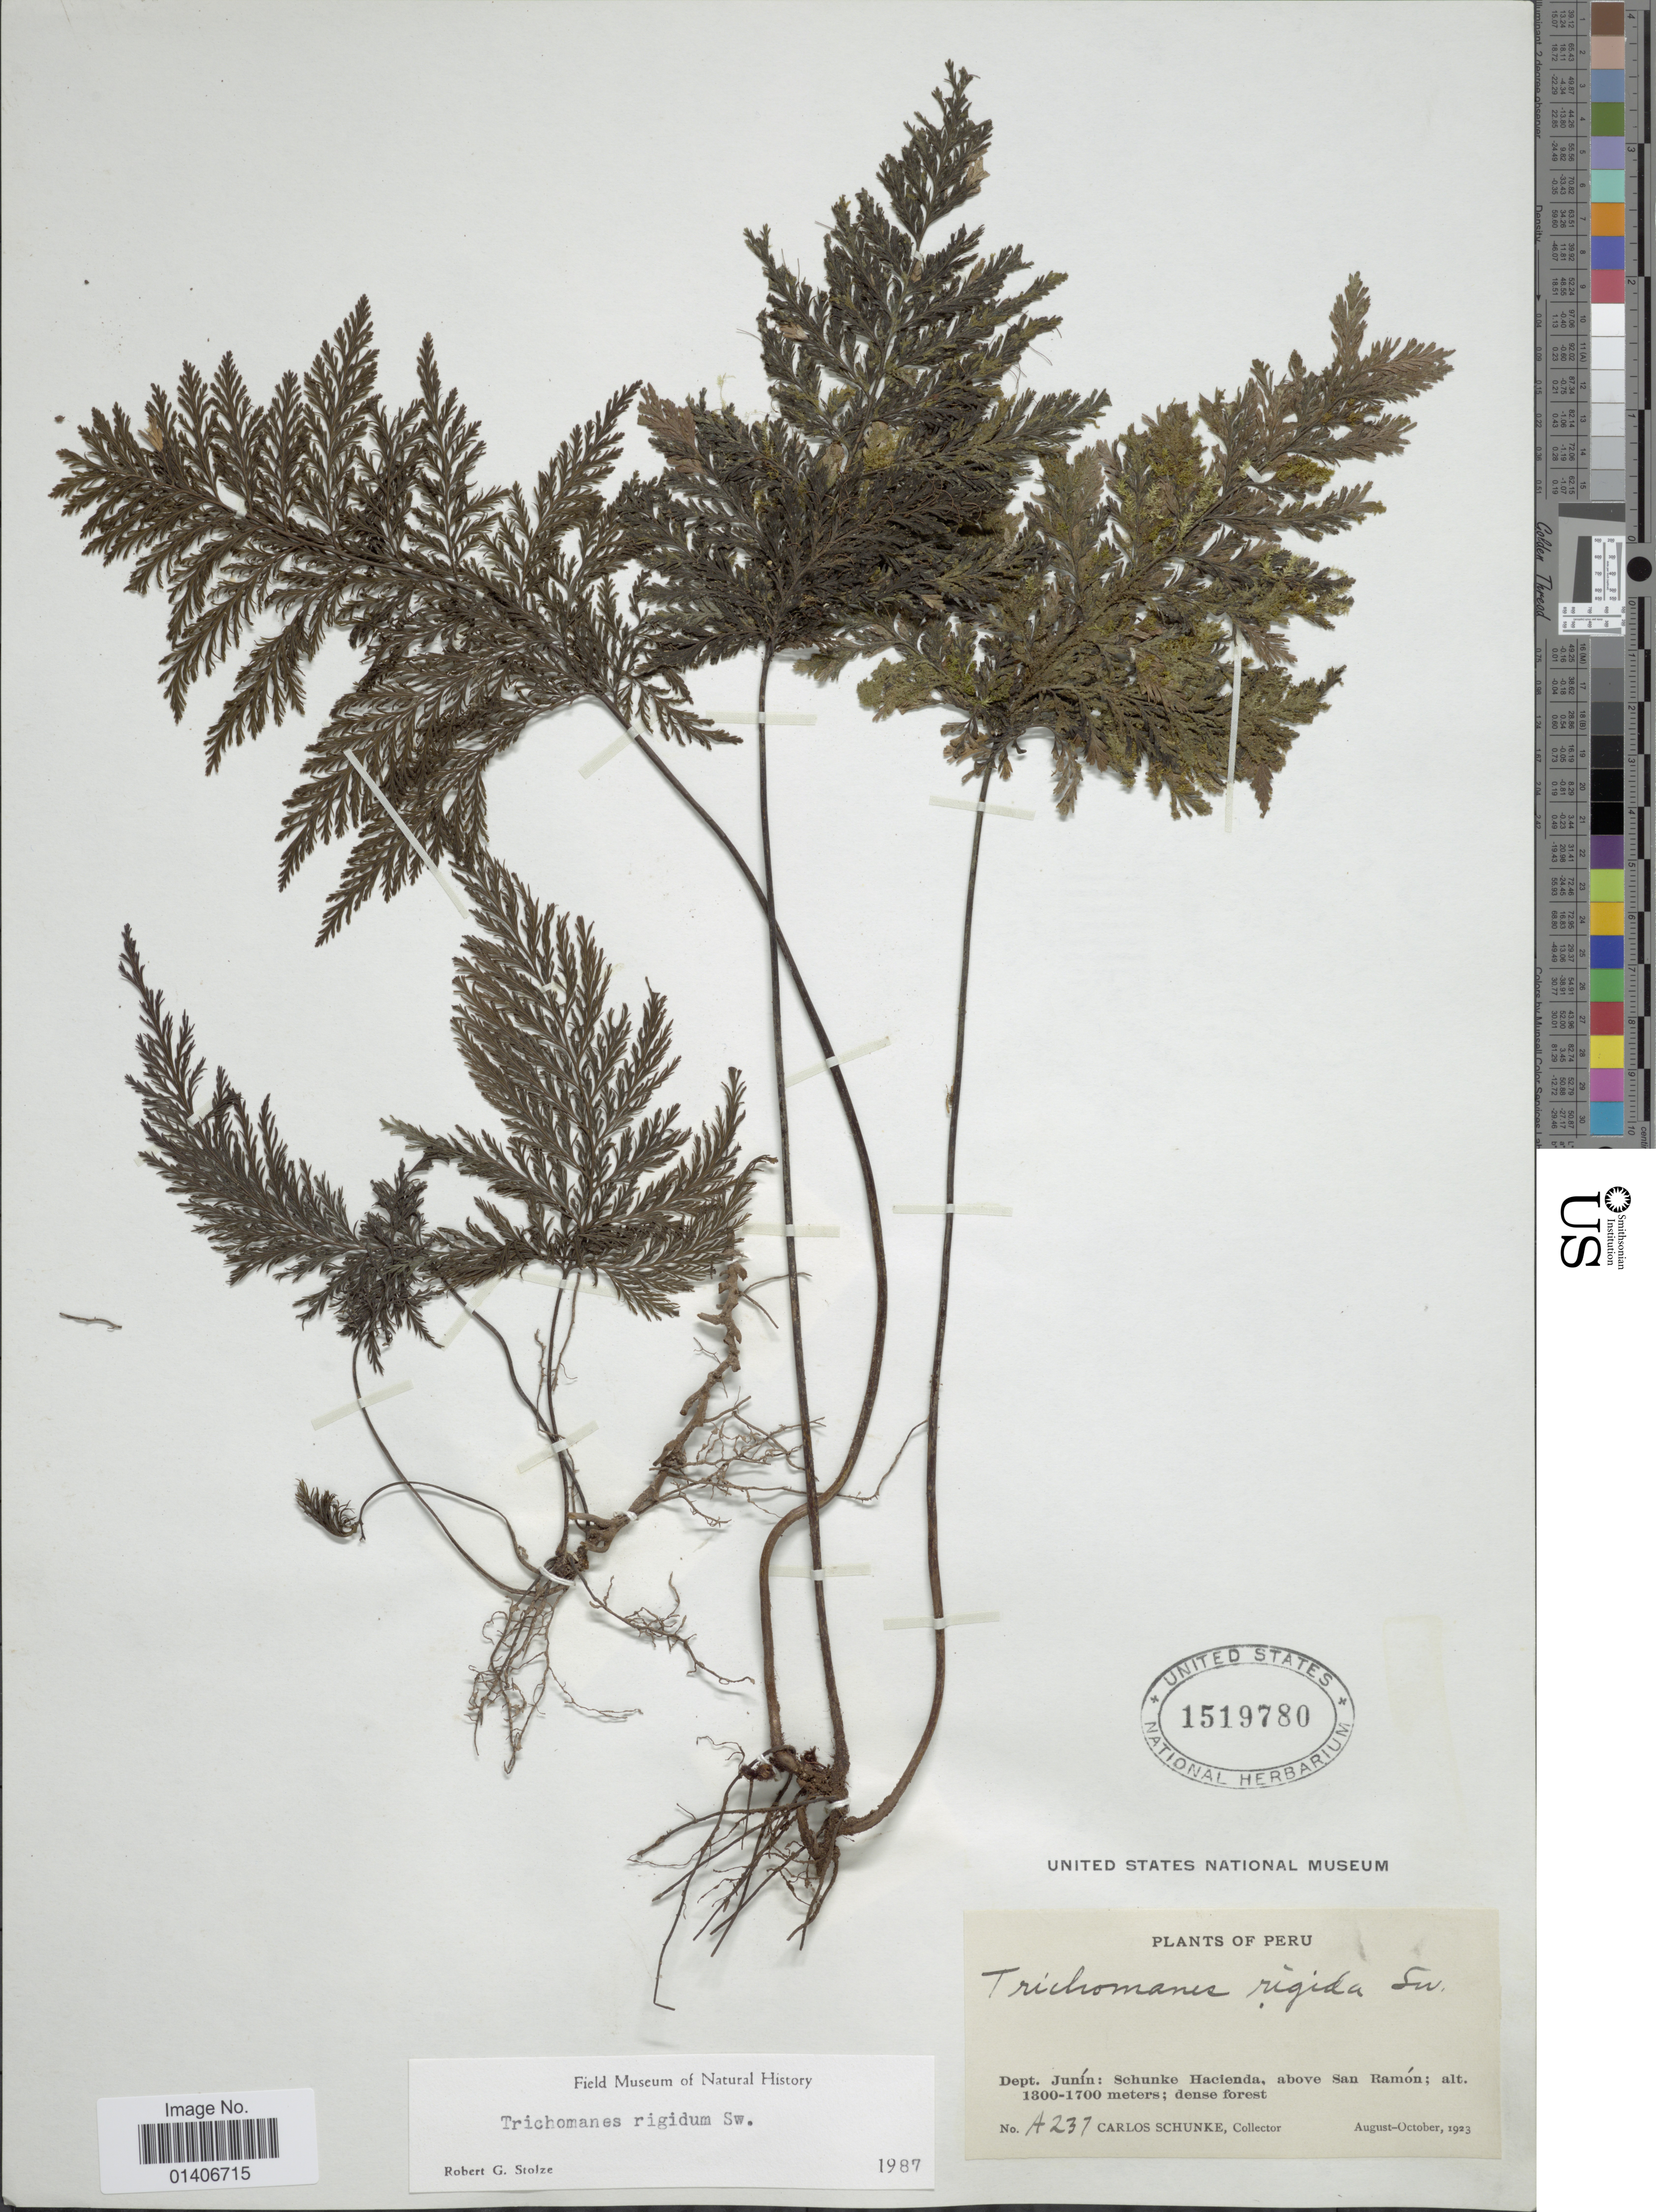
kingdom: Plantae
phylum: Tracheophyta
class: Polypodiopsida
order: Hymenophyllales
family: Hymenophyllaceae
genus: Abrodictyum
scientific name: Abrodictyum rigidum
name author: (Sw.) Ebihara & Dubuisson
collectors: C. Schunke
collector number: A 237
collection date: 1923-08/1923-10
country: Peru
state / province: Junín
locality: Dept Junín: Schunke Hacienda, above San Ramón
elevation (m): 1300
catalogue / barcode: US 1519780